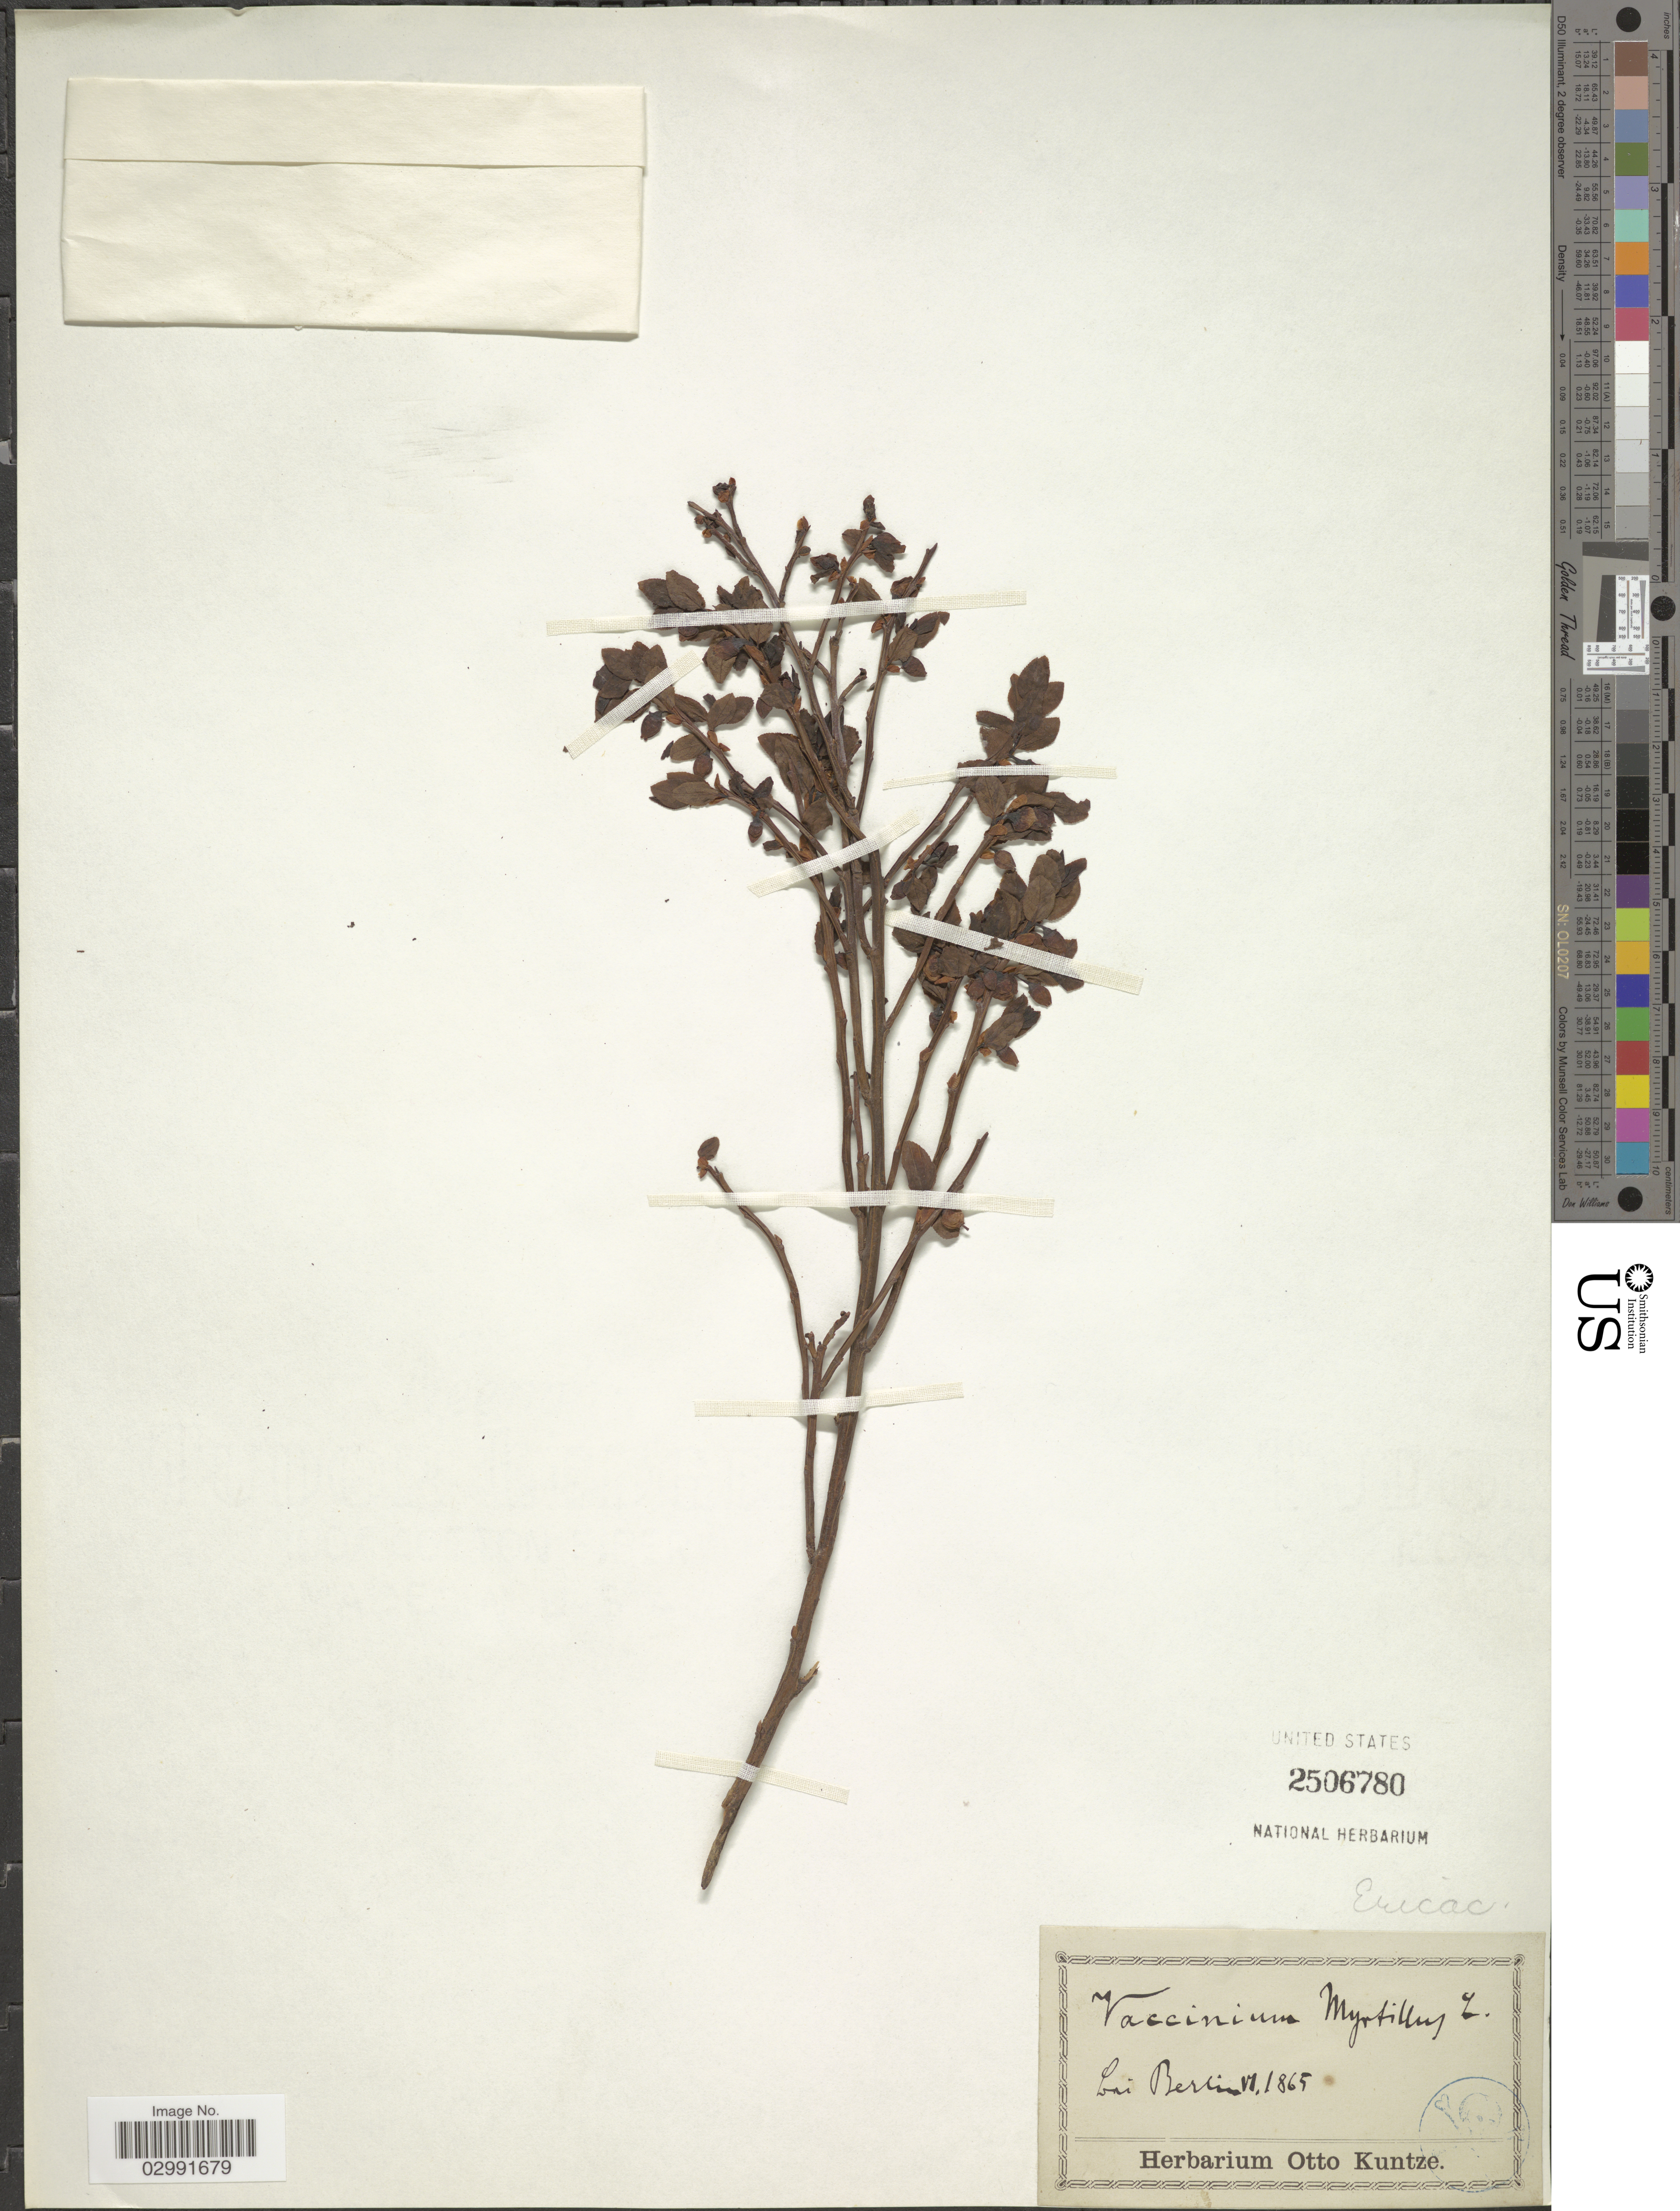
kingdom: Plantae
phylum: Tracheophyta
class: Magnoliopsida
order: Ericales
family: Ericaceae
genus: Vaccinium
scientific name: Vaccinium myrtillus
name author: L.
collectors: ex herb. Otto Kuntze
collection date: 1865-06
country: Germany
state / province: Berlin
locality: [illegible text]ai Berlin.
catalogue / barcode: US 2506780